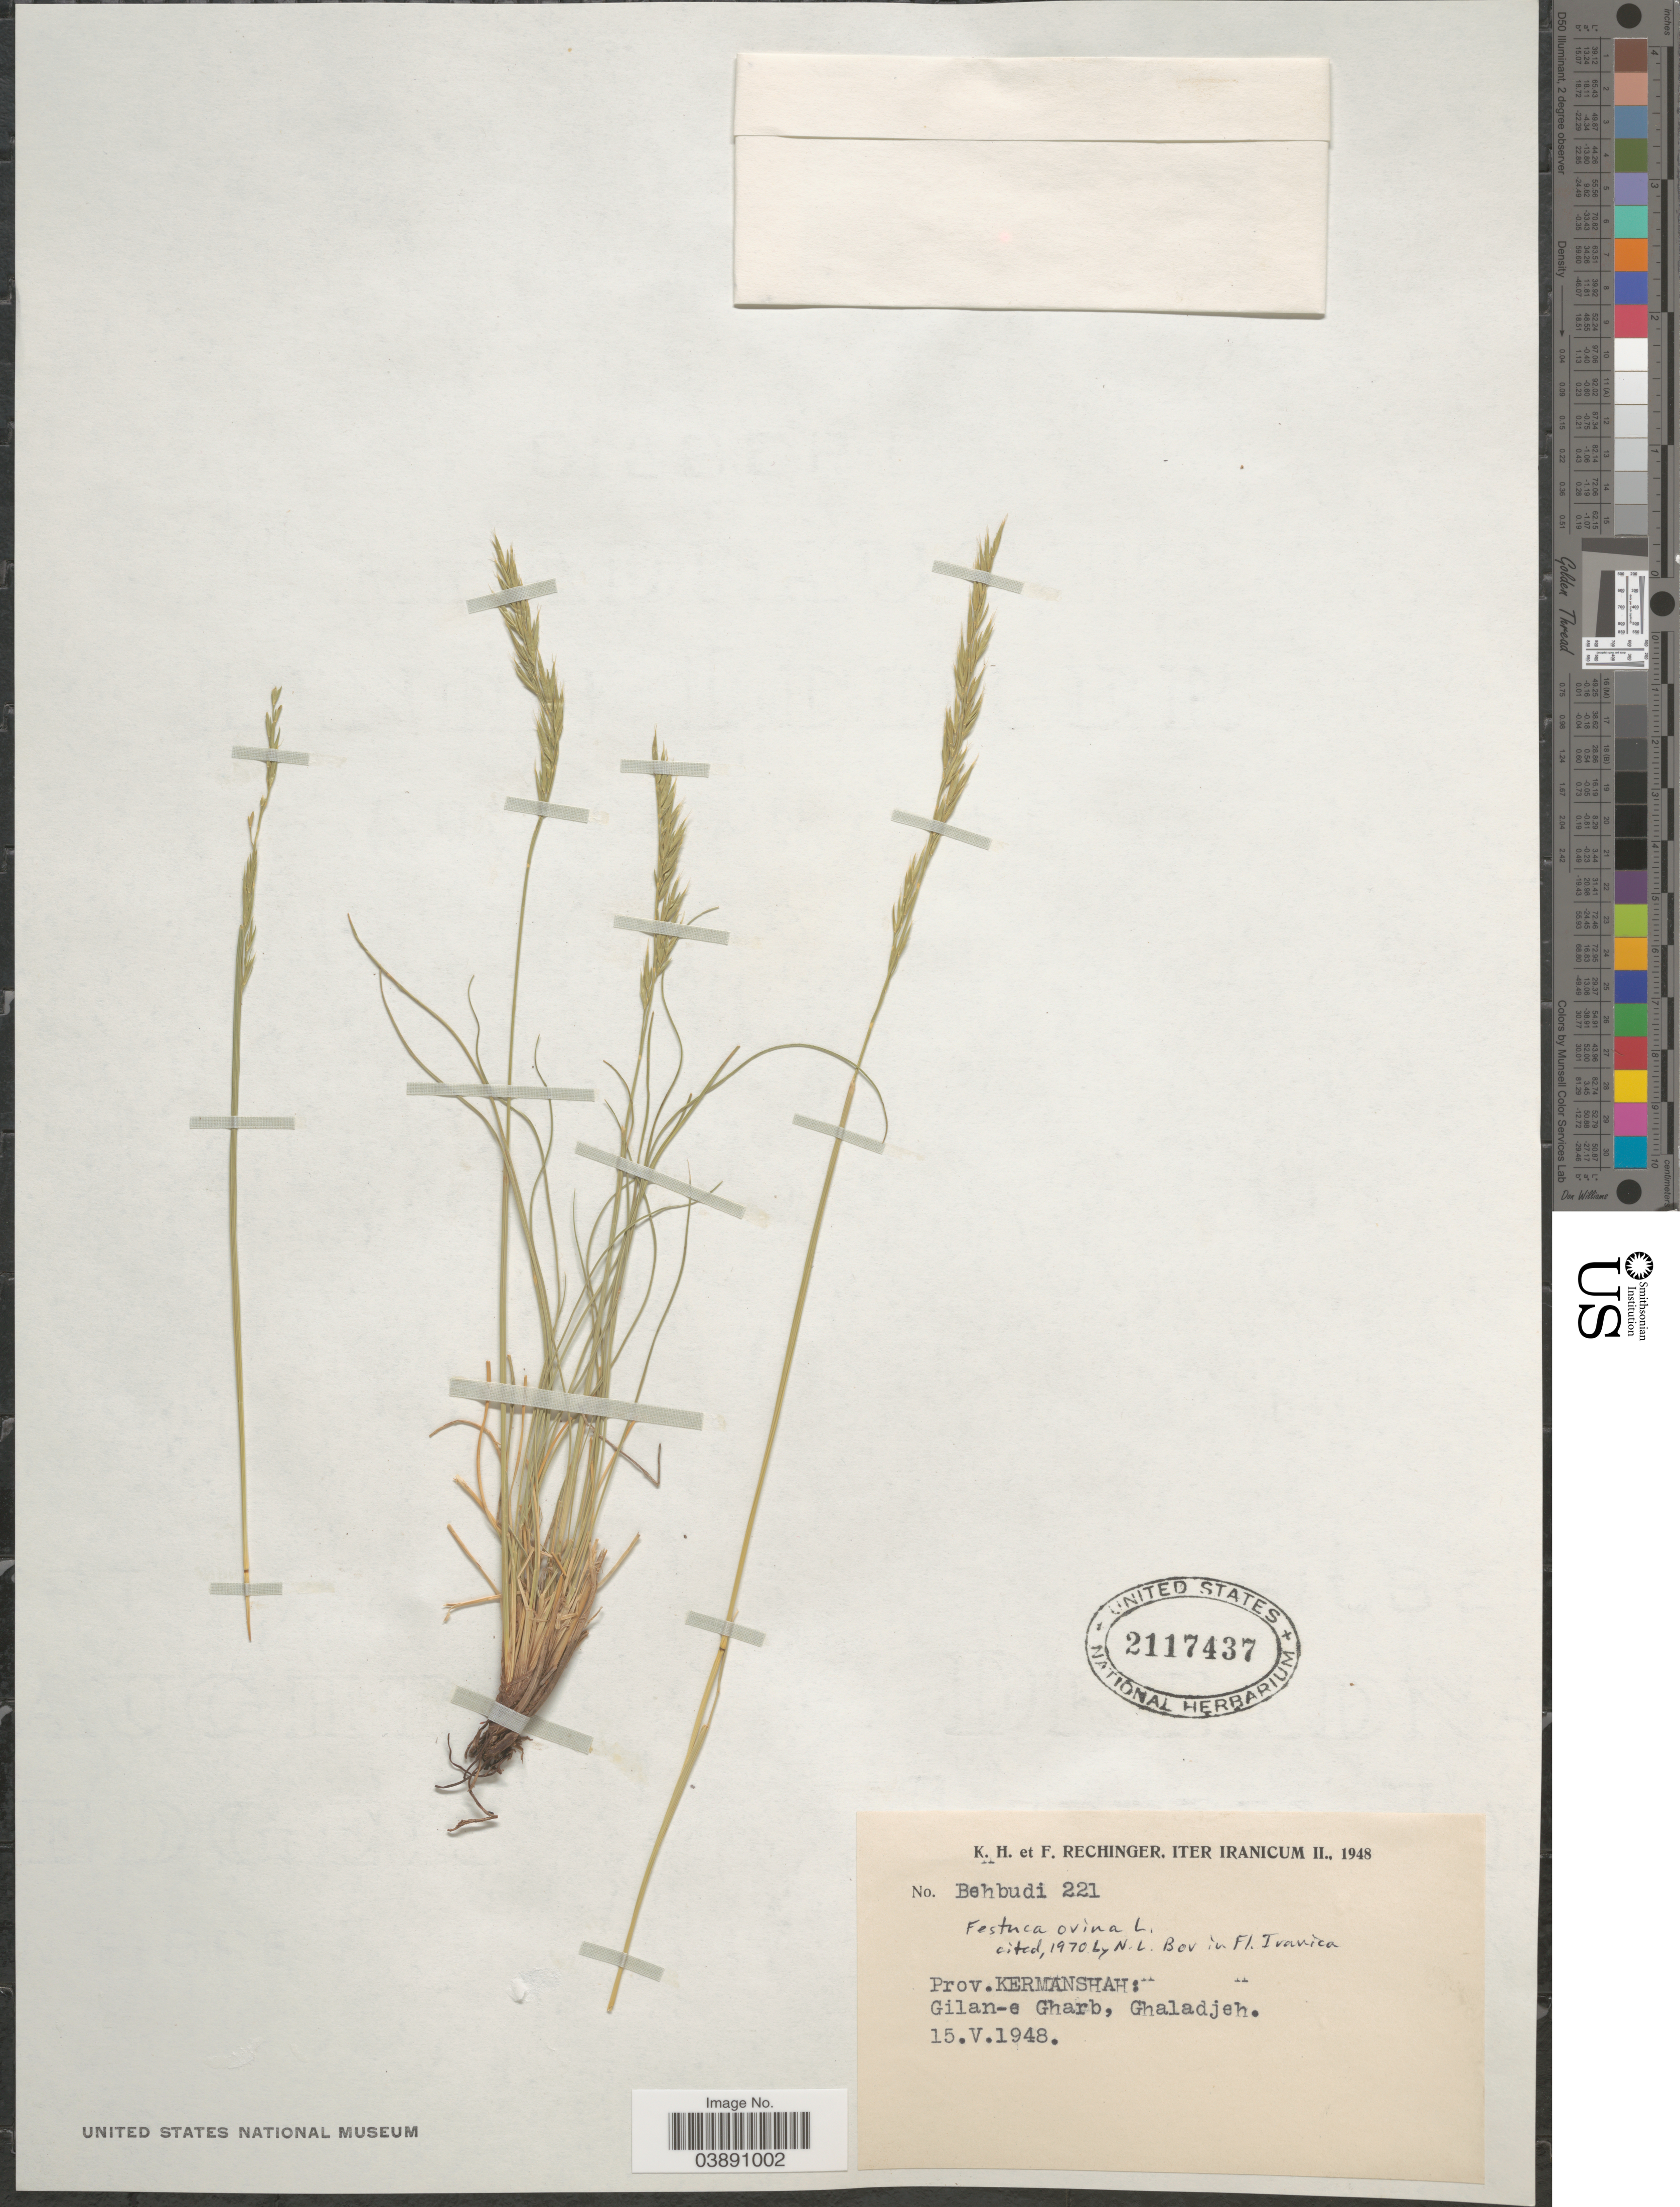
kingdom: Plantae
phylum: Tracheophyta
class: Liliopsida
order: Poales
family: Poaceae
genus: Festuca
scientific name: Festuca ovina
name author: L.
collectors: K. H. Rechinger & F. Rechinger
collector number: Behbudi 221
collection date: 1948-05-15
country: Iran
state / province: Kermanshah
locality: Iter Iranicum II. Gilan-e Gharb, Ghaladjeh.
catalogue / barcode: US 2117437